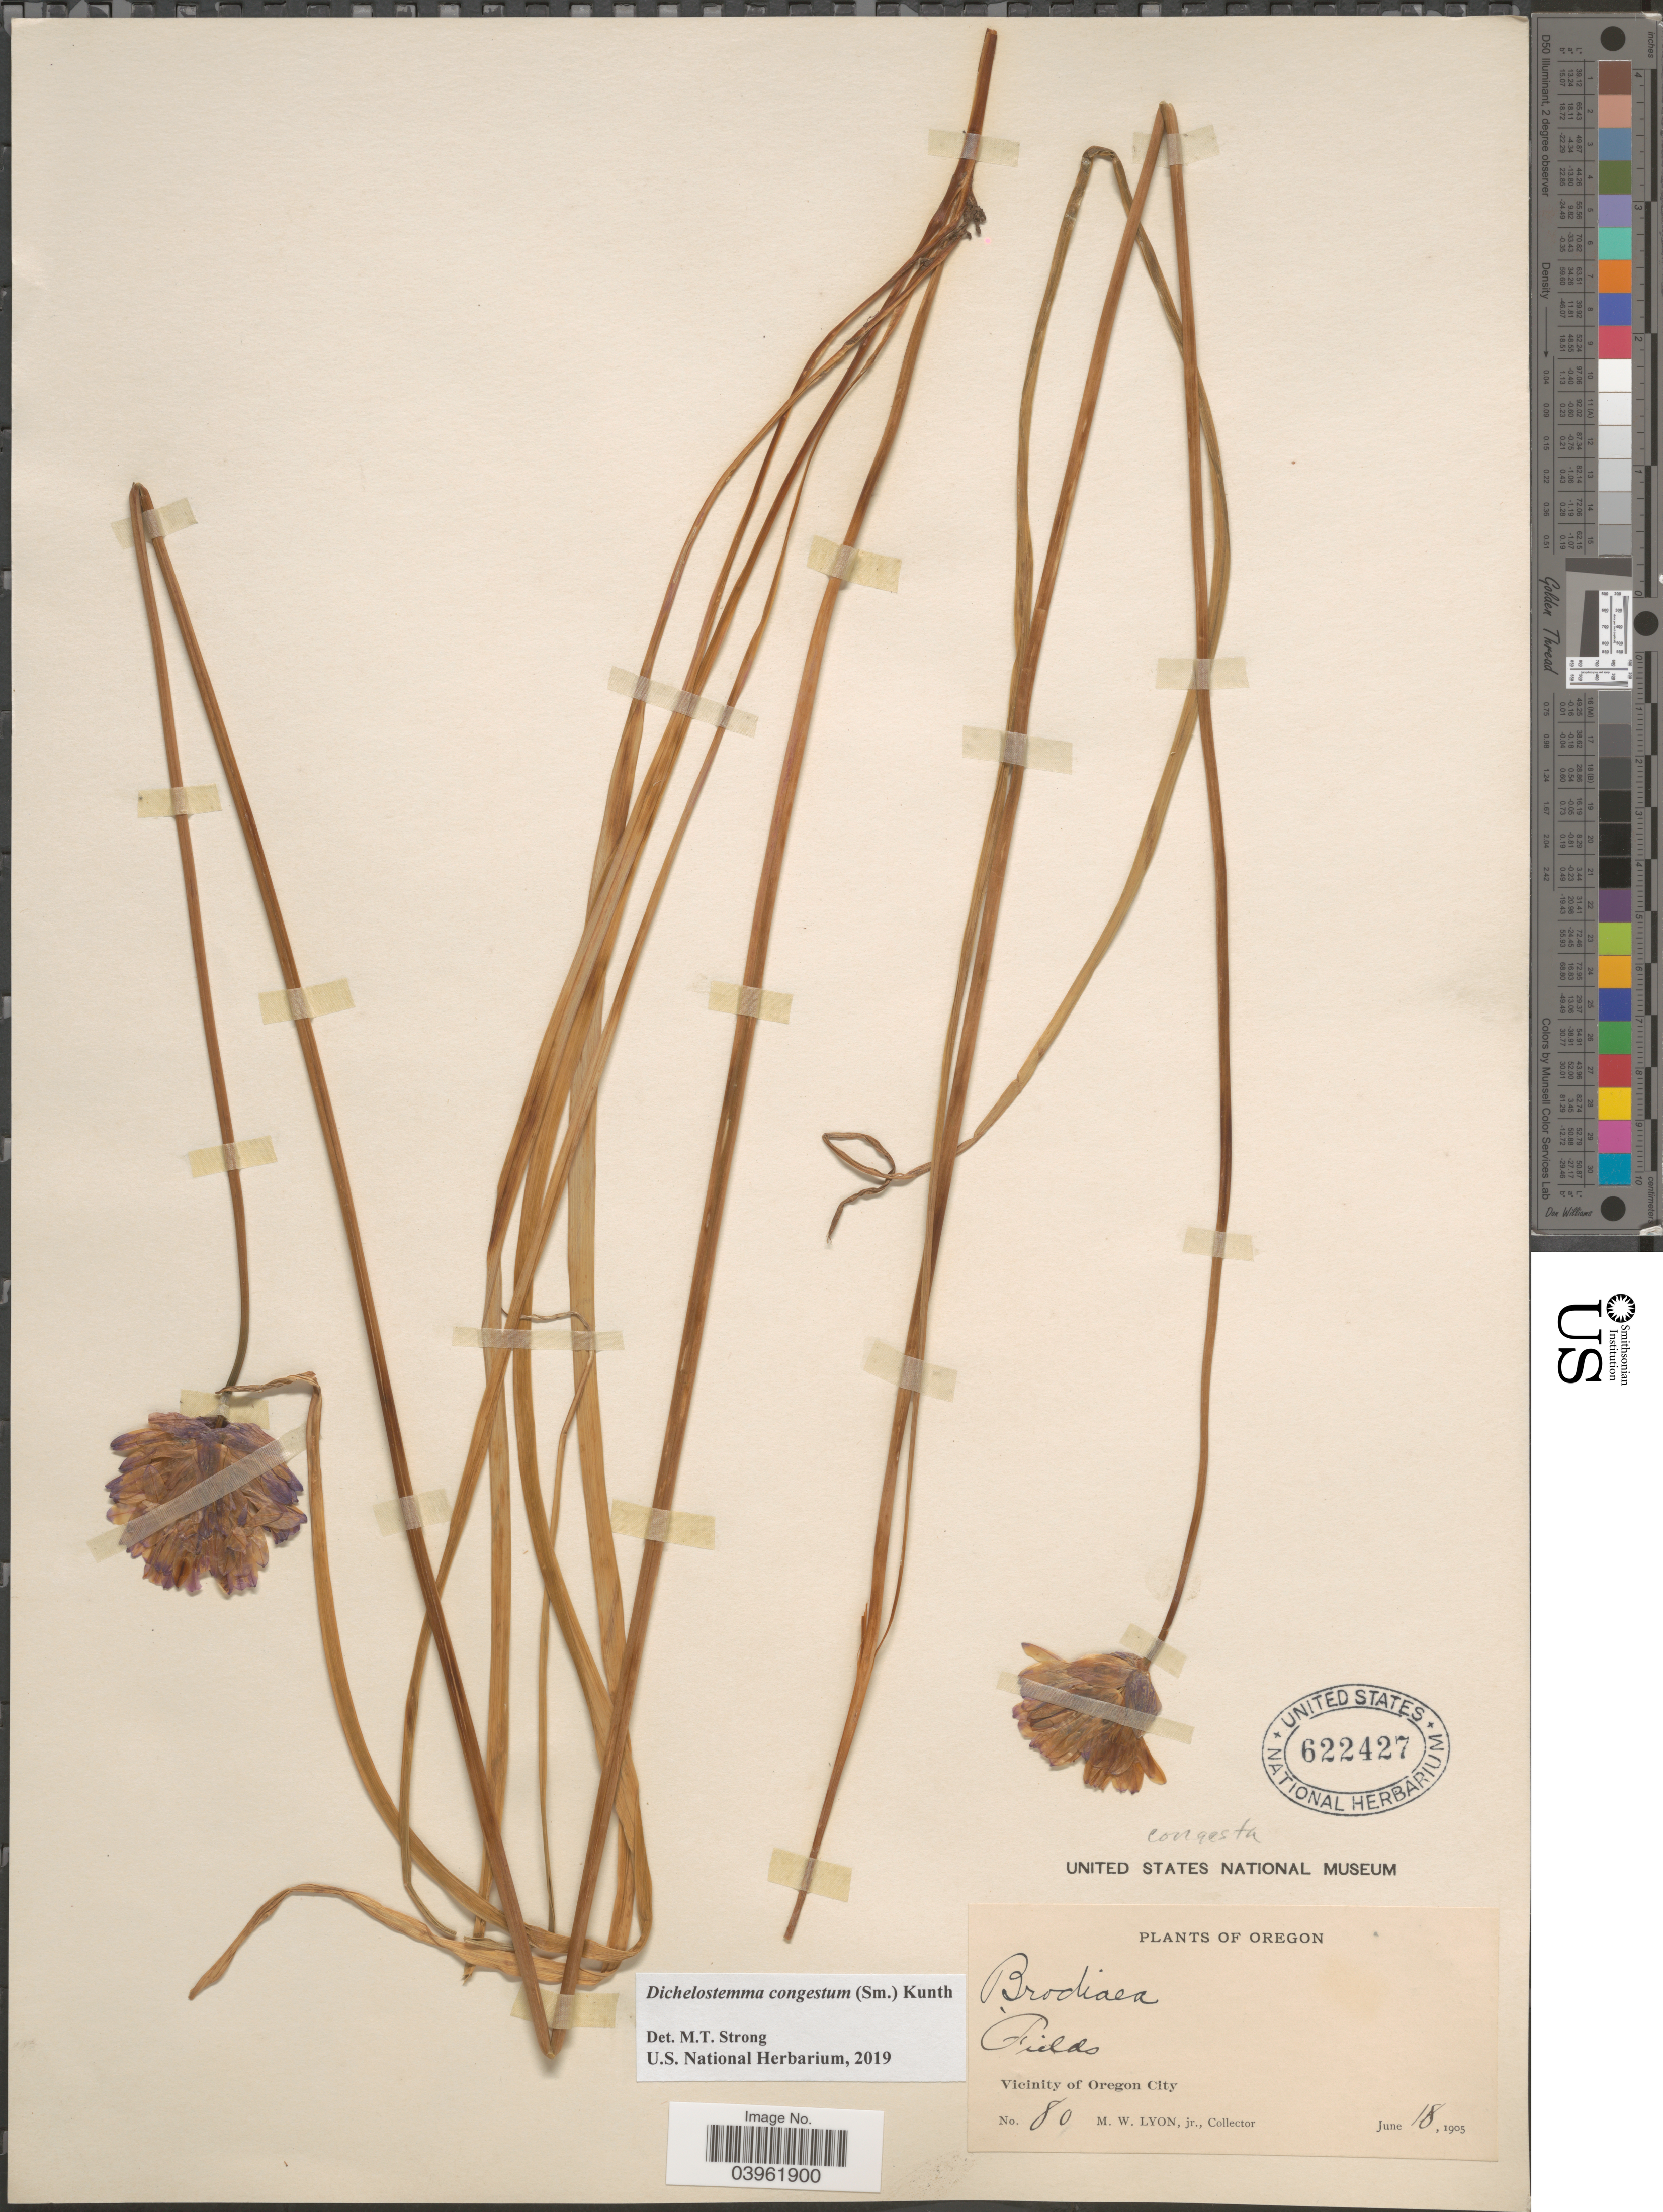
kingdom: Plantae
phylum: Tracheophyta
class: Liliopsida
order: Asparagales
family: Asparagaceae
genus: Dichelostemma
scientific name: Dichelostemma congestum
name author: Kunth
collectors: M. Lyon Jr.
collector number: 80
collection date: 1905-06-18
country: United States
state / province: Oregon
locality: Vicinity of Oregon City.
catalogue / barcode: US 622427